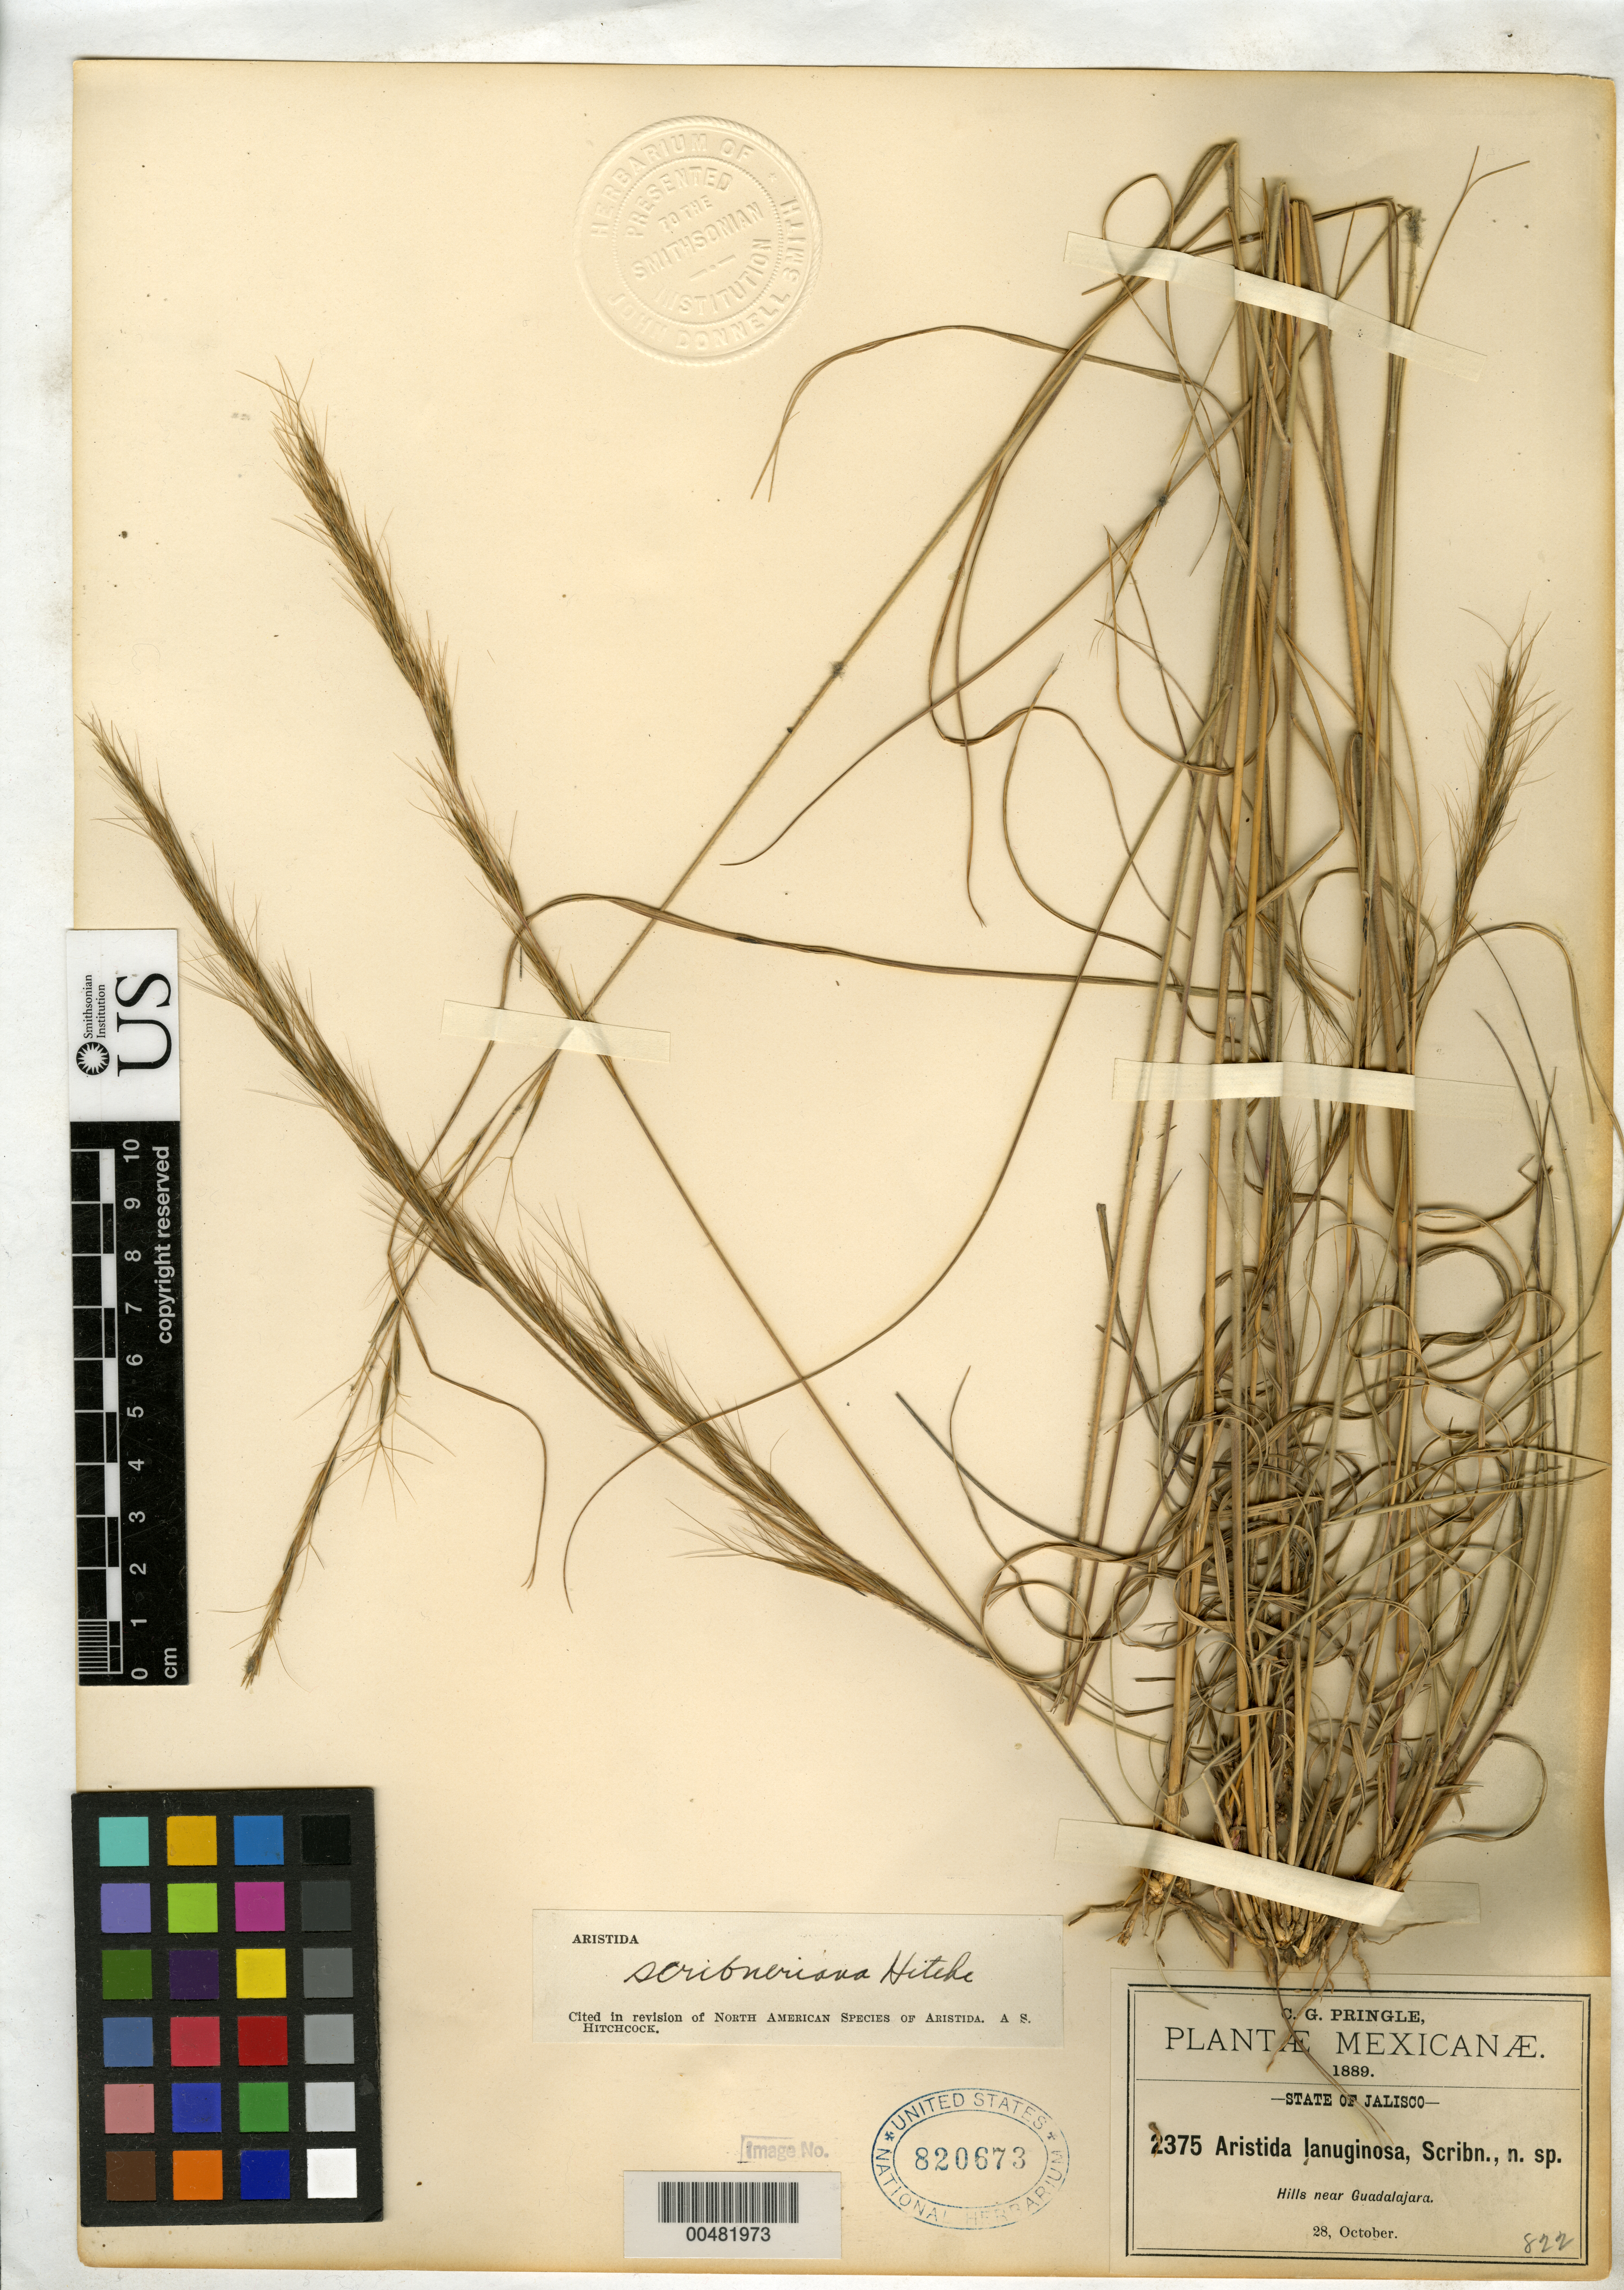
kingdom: Plantae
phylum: Tracheophyta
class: Liliopsida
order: Poales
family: Poaceae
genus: Aristida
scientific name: Aristida lanuginosa Scribn. ex Hitchc., nom. illeg.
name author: Scribn. ex Hitchc.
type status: Isotype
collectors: C. G. Pringle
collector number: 2375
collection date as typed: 28 Oct 1889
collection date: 1889-10-28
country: Mexico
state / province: Jalisco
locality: Hills near Guadalajara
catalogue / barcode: US 820673